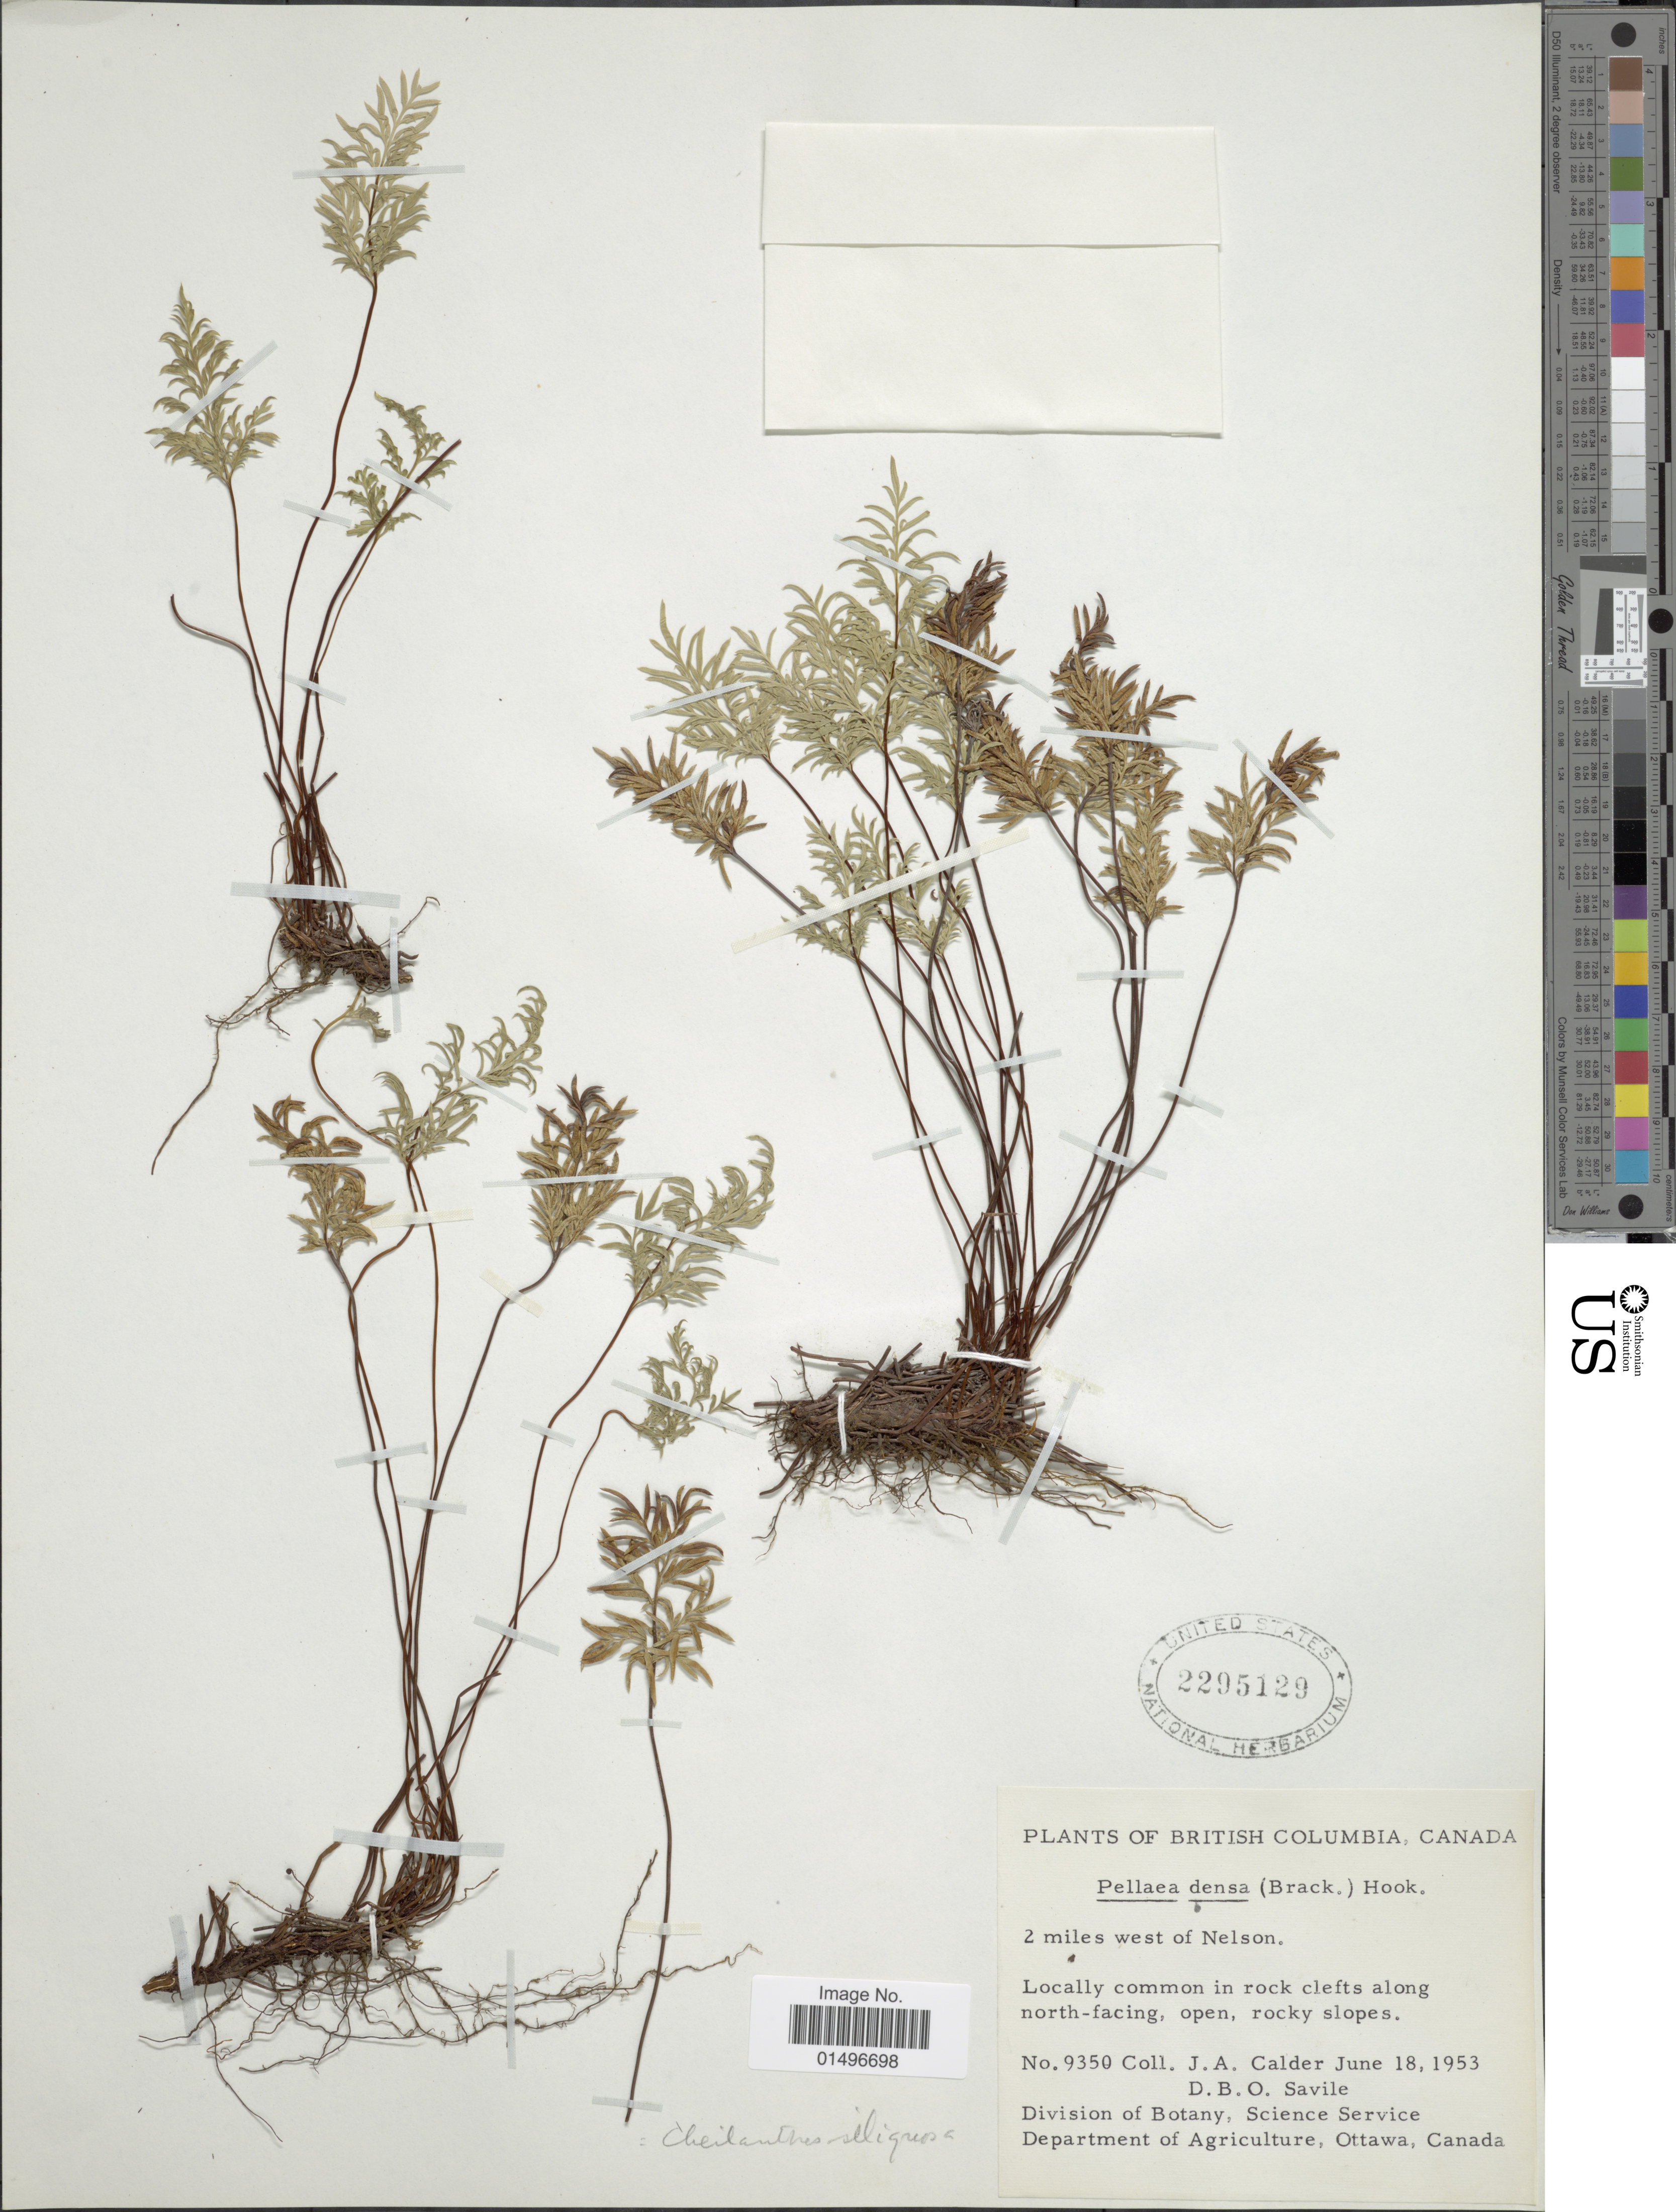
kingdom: Plantae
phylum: Tracheophyta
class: Polypodiopsida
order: Polypodiales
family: Pteridaceae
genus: Aspidotis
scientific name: Aspidotis densa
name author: (Brack.) Lellinger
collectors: J. A. Calder & D. Savile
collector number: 9350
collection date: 1953-06-18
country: Canada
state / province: British Columbia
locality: British Columbia, Canada, 2 miles west of Nelson.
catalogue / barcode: US 2295129